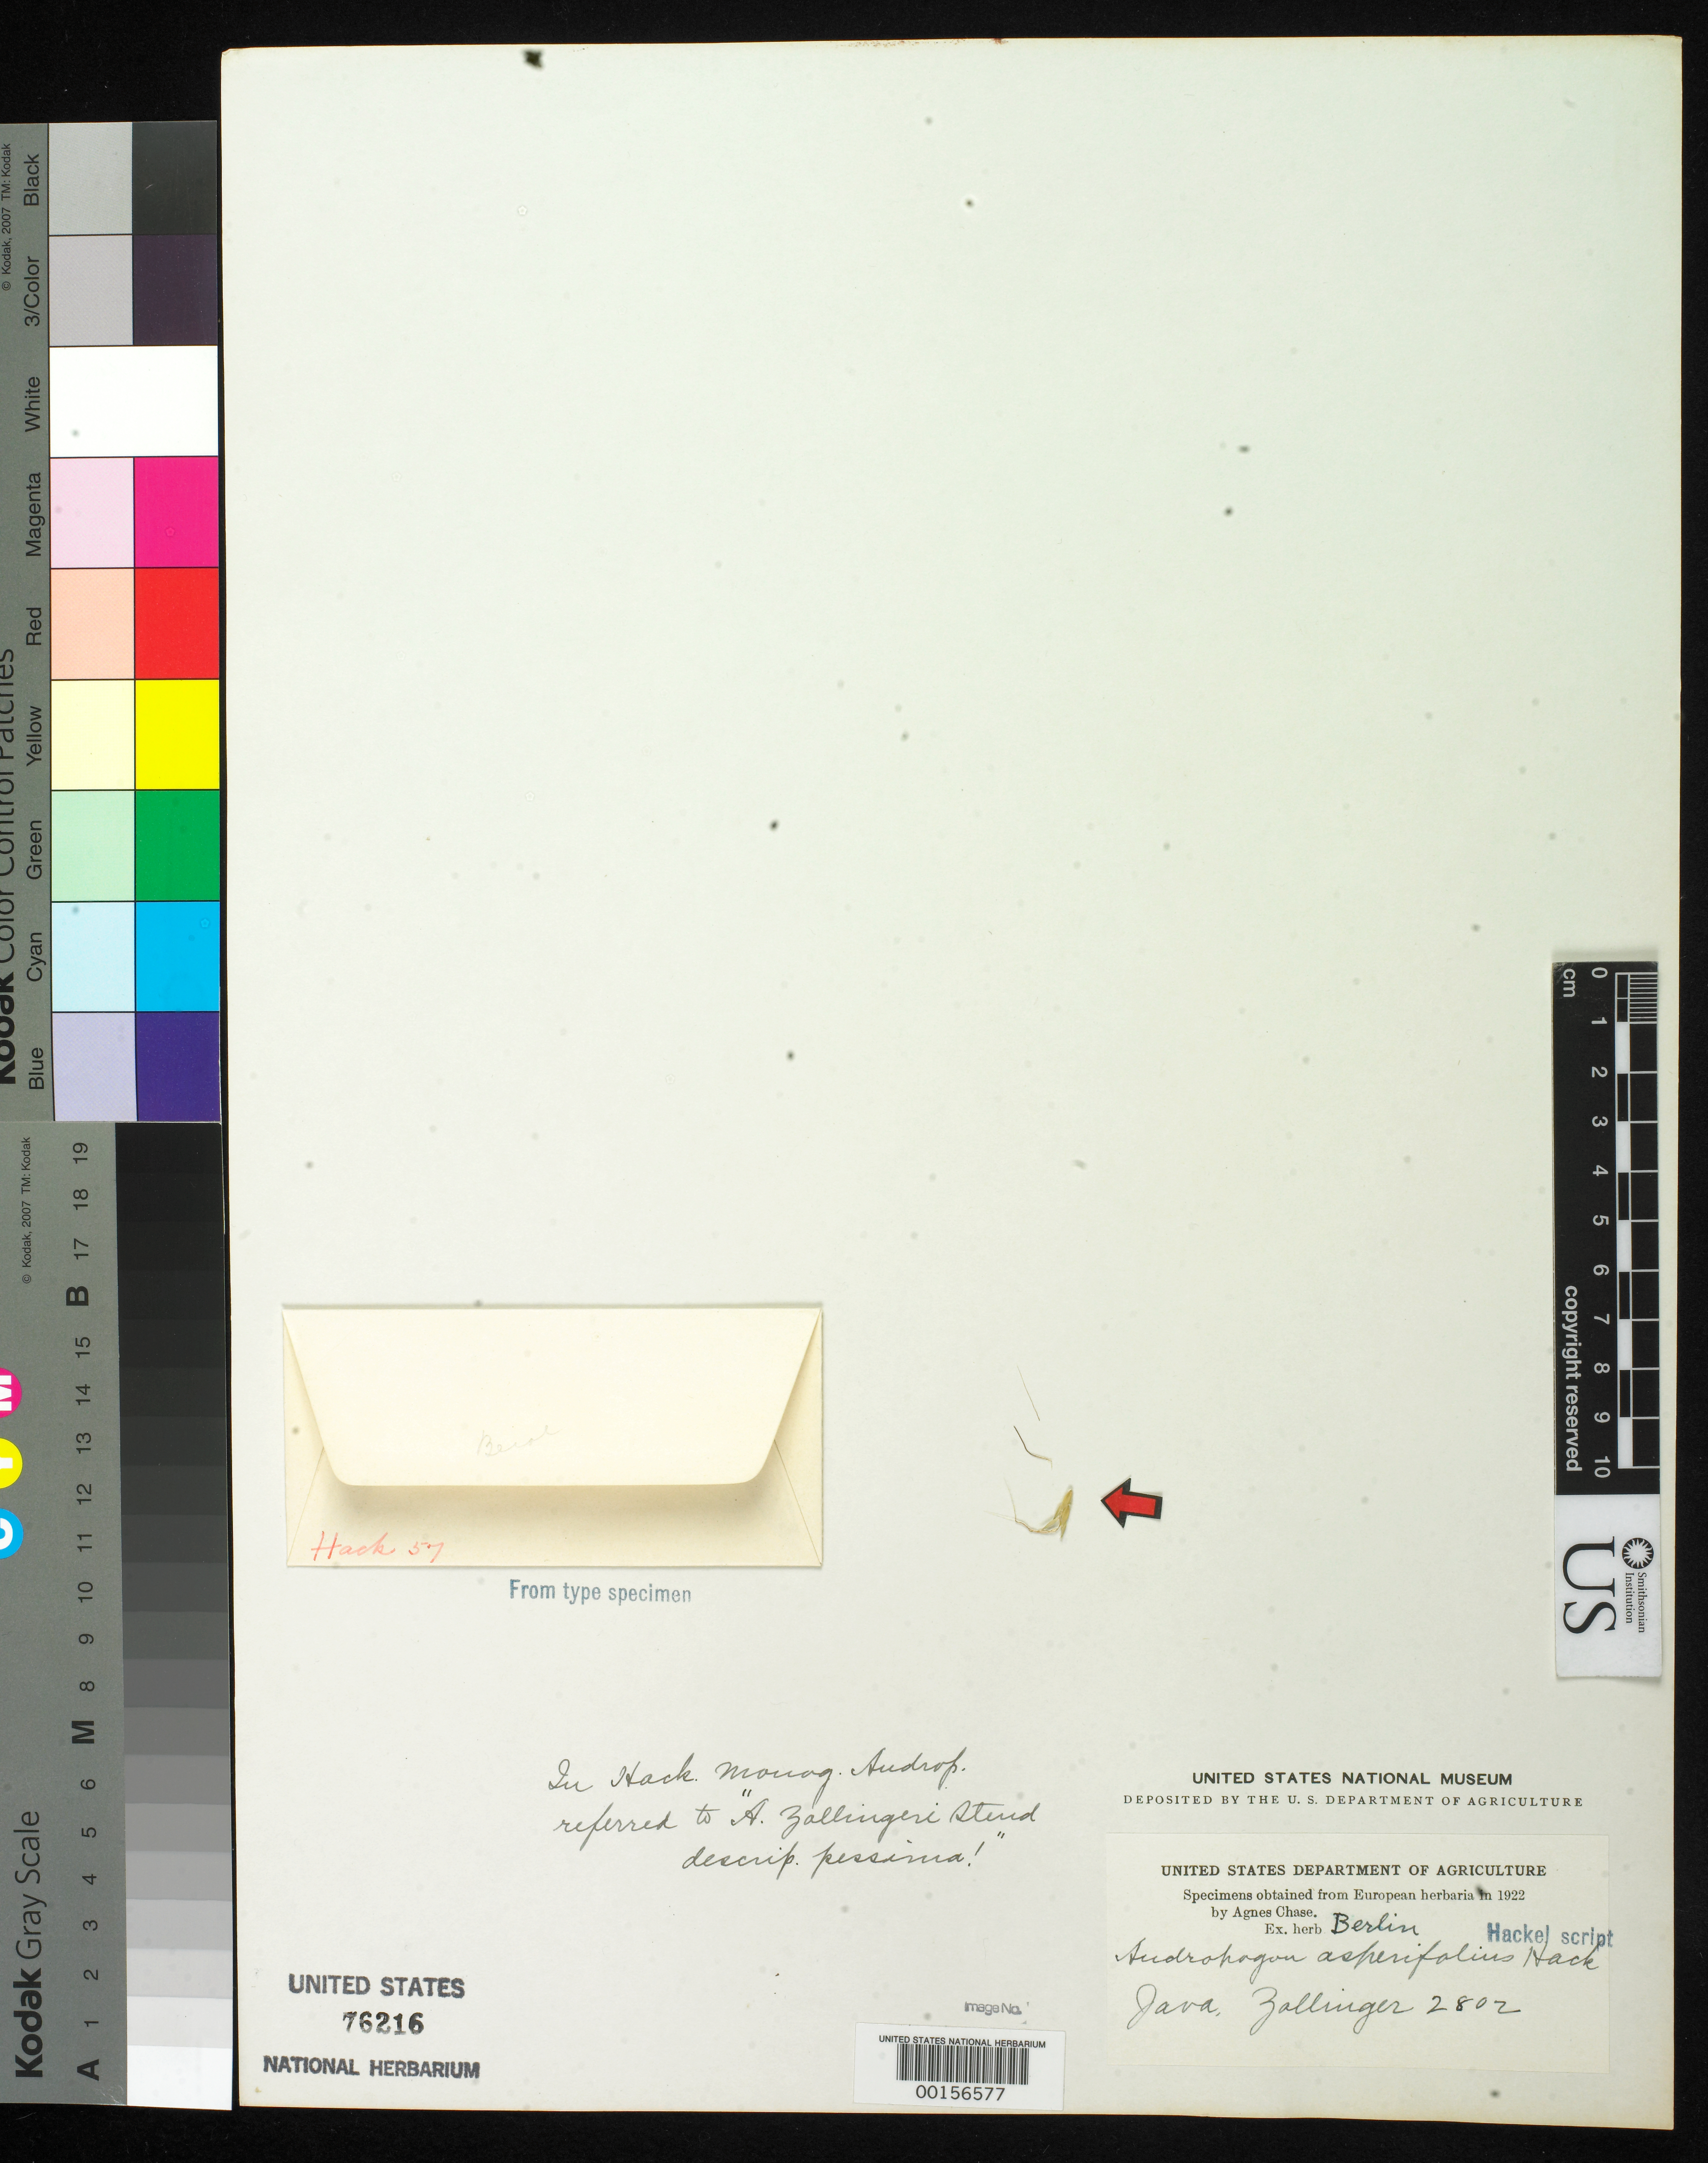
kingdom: Plantae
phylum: Tracheophyta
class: Liliopsida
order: Poales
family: Poaceae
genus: Andropogon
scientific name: Andropogon asperifolius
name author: Hack.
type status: Type Fragment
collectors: H. Zollinger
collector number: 2802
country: Indonesia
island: Java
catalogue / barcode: US 76216